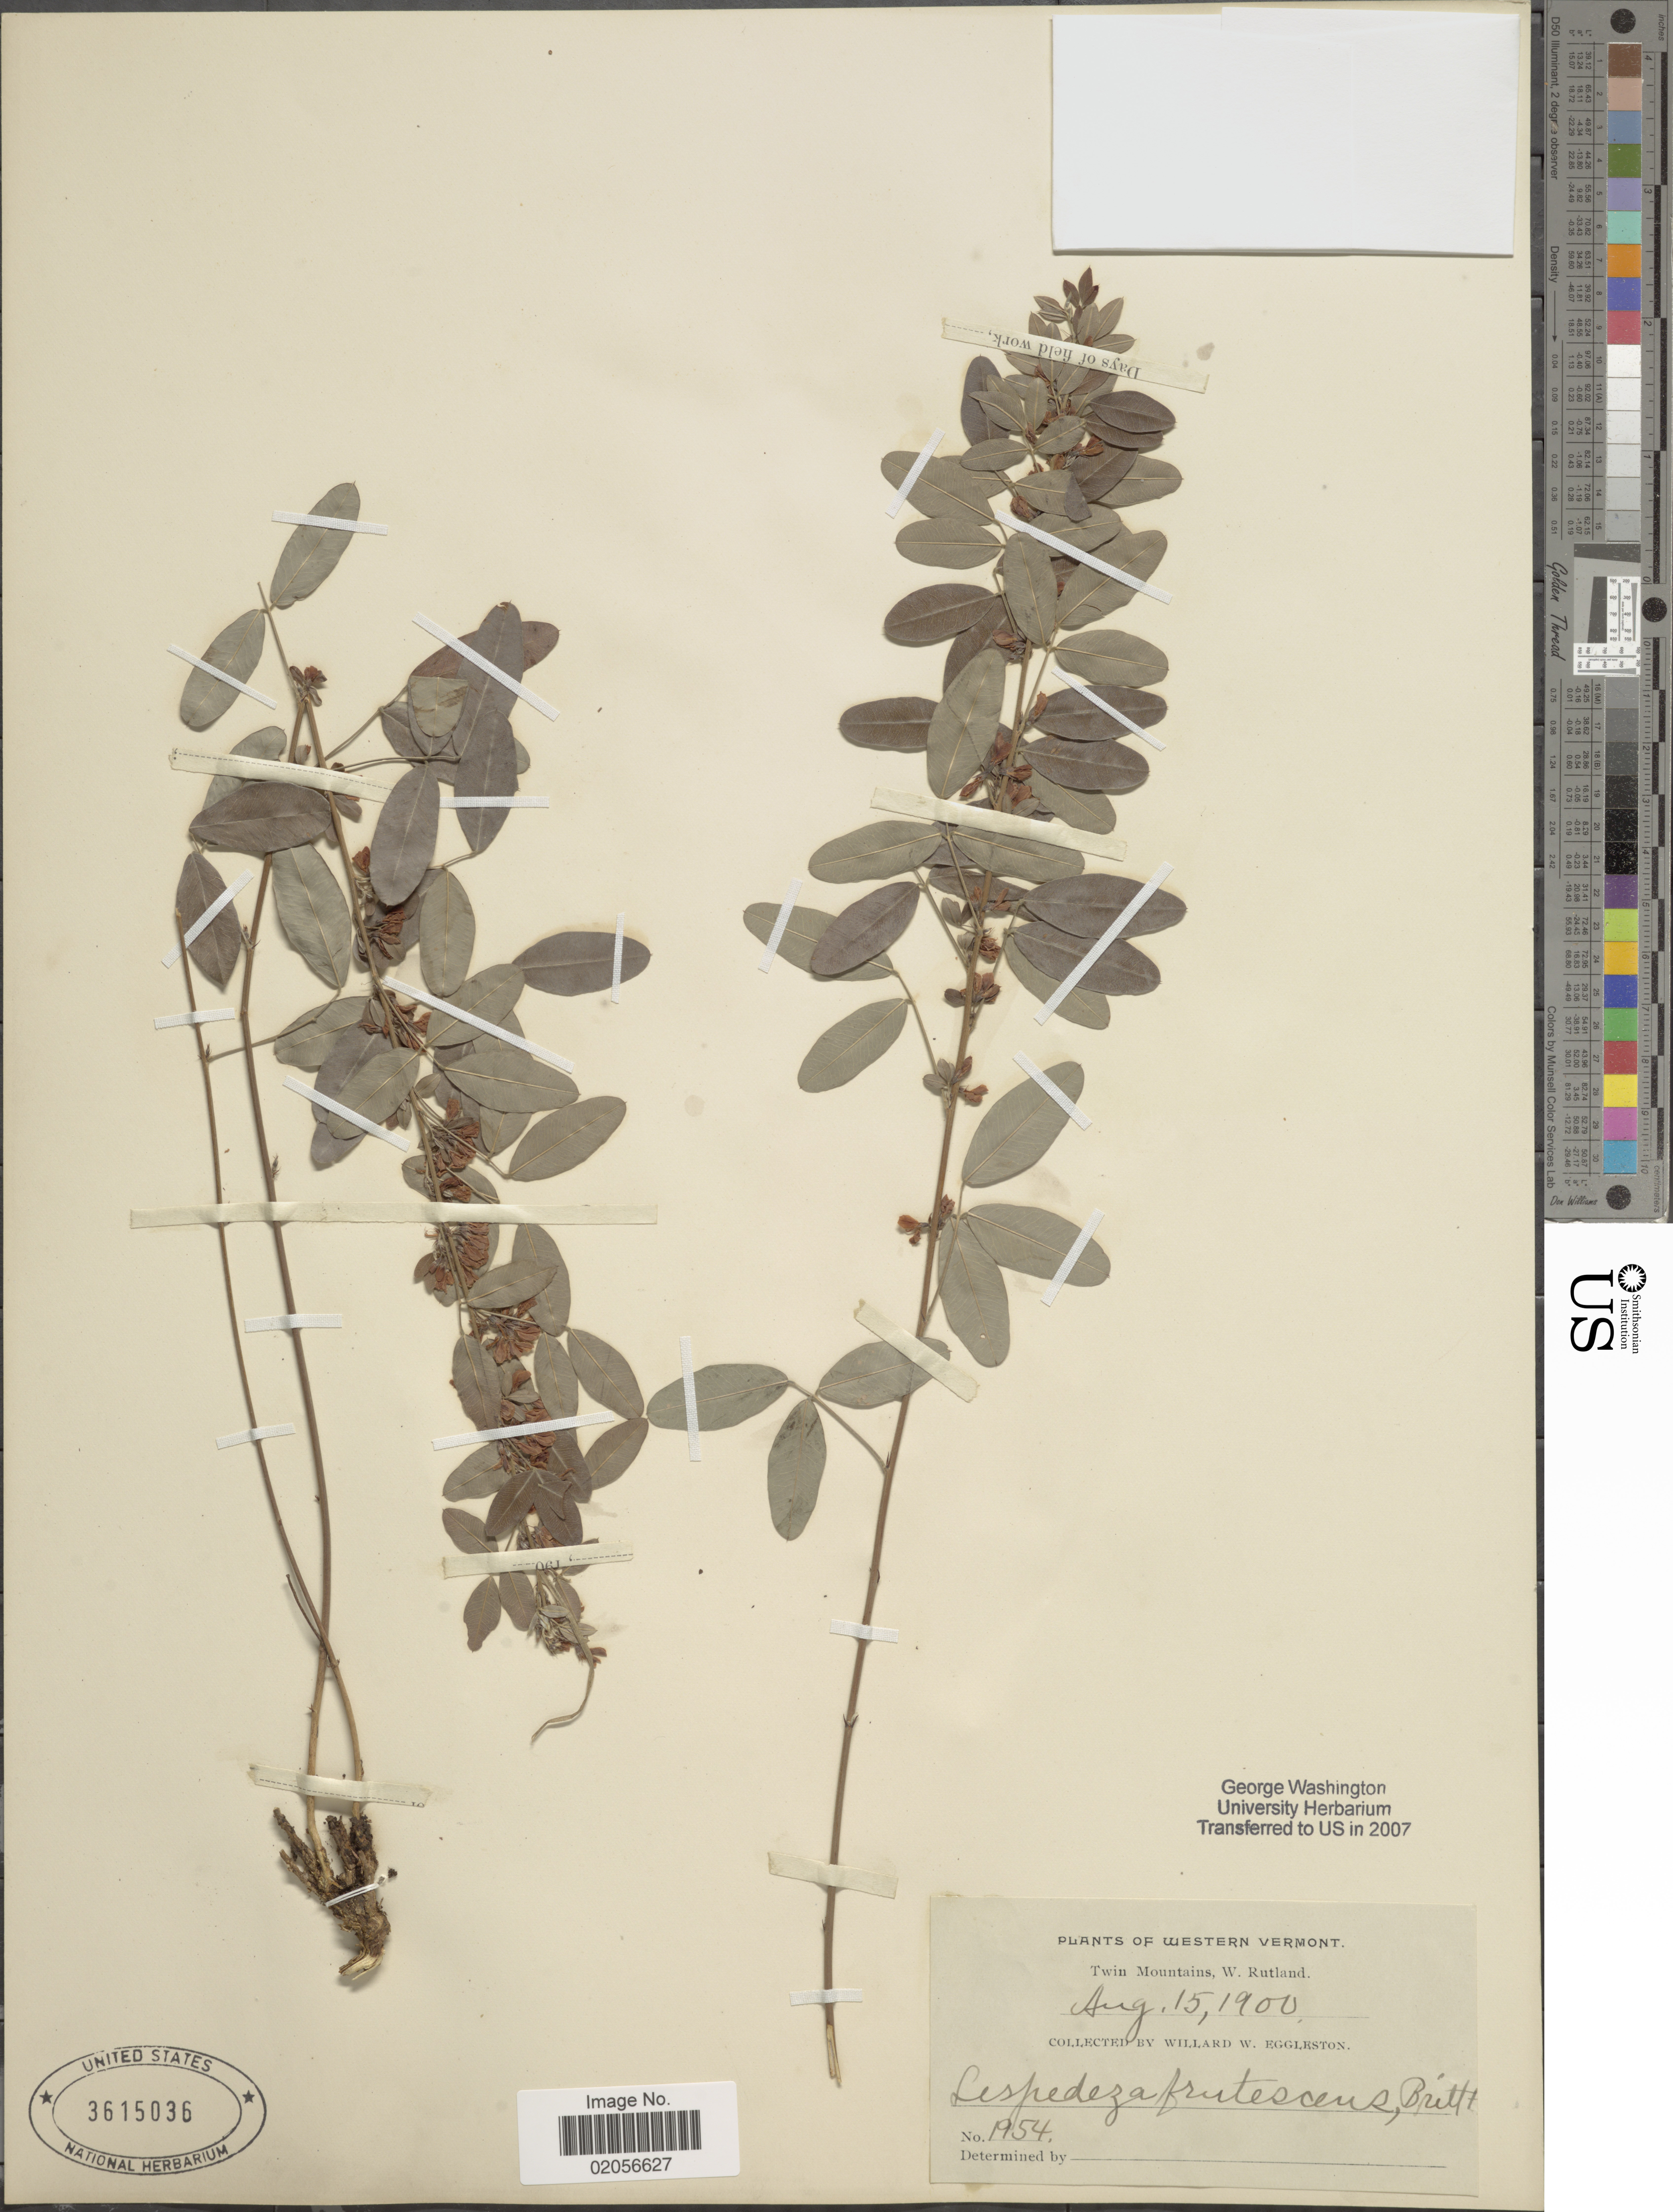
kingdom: Plantae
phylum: Tracheophyta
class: Magnoliopsida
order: Fabales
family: Fabaceae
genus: Lespedeza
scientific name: Lespedeza intermedia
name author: (S. Watson) Britton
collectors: W. W. Eggleston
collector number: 1954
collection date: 1900-08-15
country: United States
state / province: Vermont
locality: Western Vermont, Twin Mountains, W, Rutland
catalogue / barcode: US 3615036